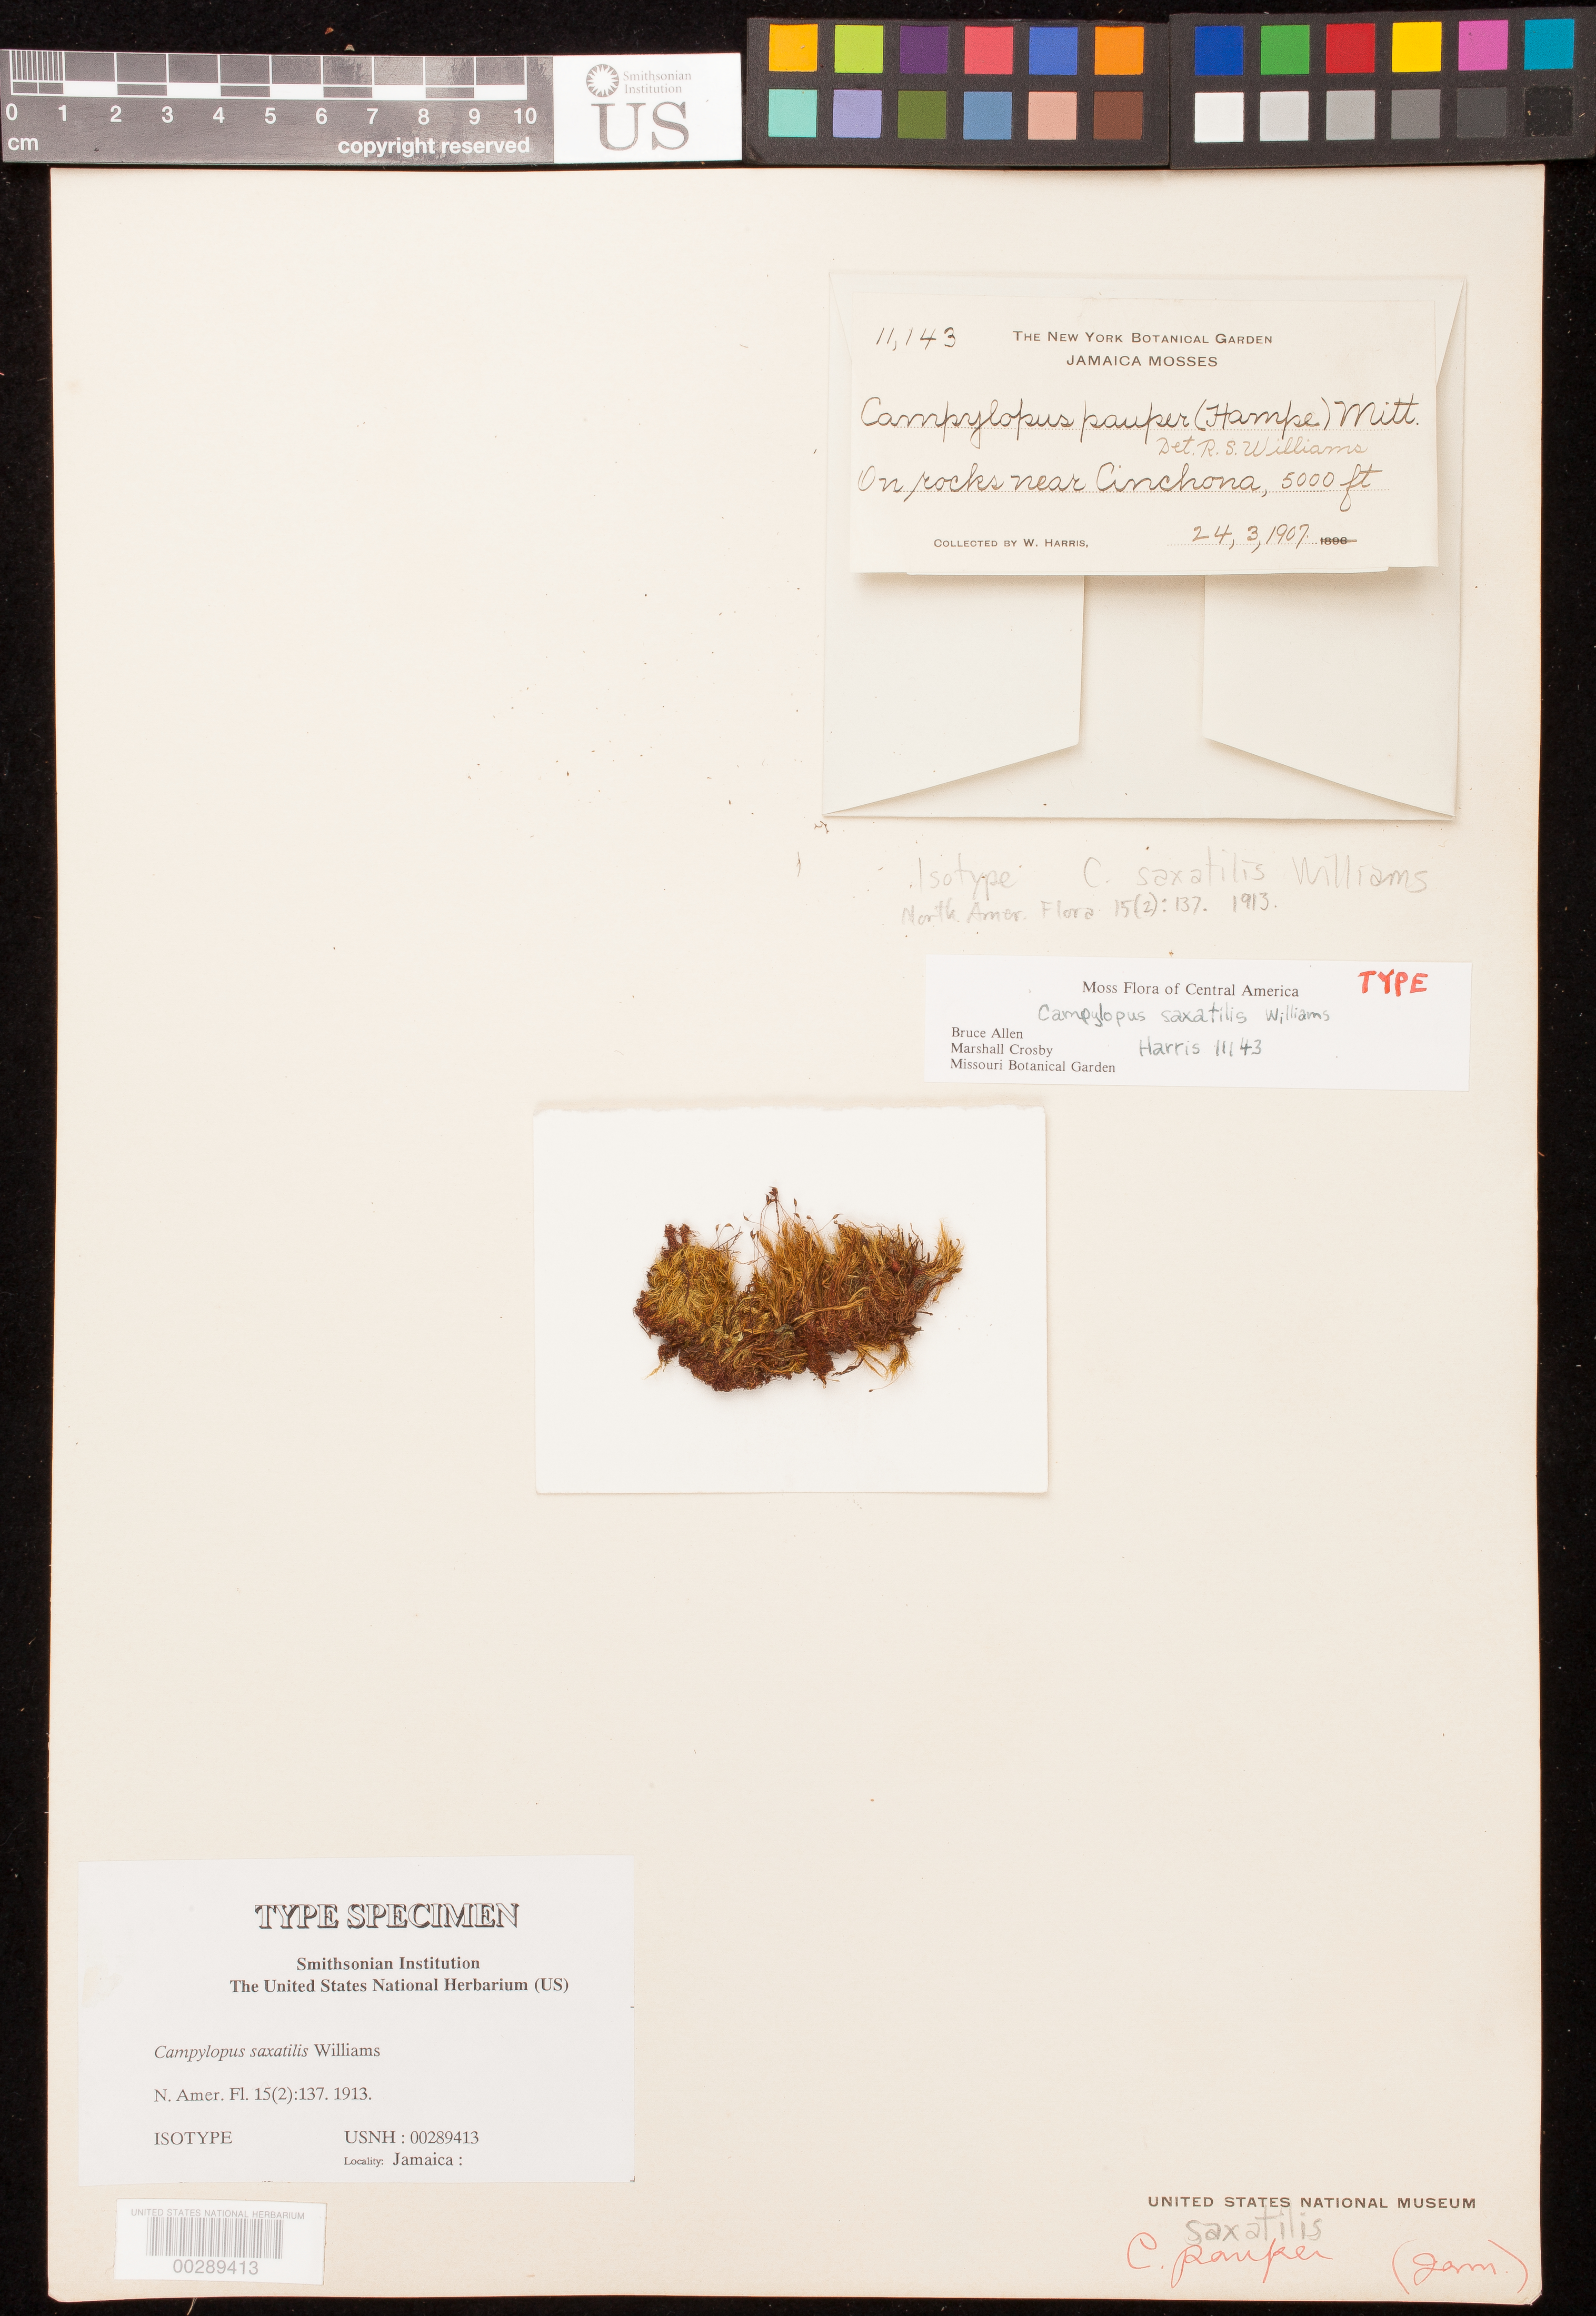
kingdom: Plantae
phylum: Bryophyta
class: Bryopsida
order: Dicranales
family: Leucobryaceae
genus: Campylopus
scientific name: Campylopus saxatilis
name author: R.S. Williams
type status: Isotype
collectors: W. H. Harris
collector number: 11143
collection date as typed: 24 Mar 1907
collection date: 1907-03-24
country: Jamaica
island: Greater Antilles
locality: Rocks near Cinchona.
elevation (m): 1524